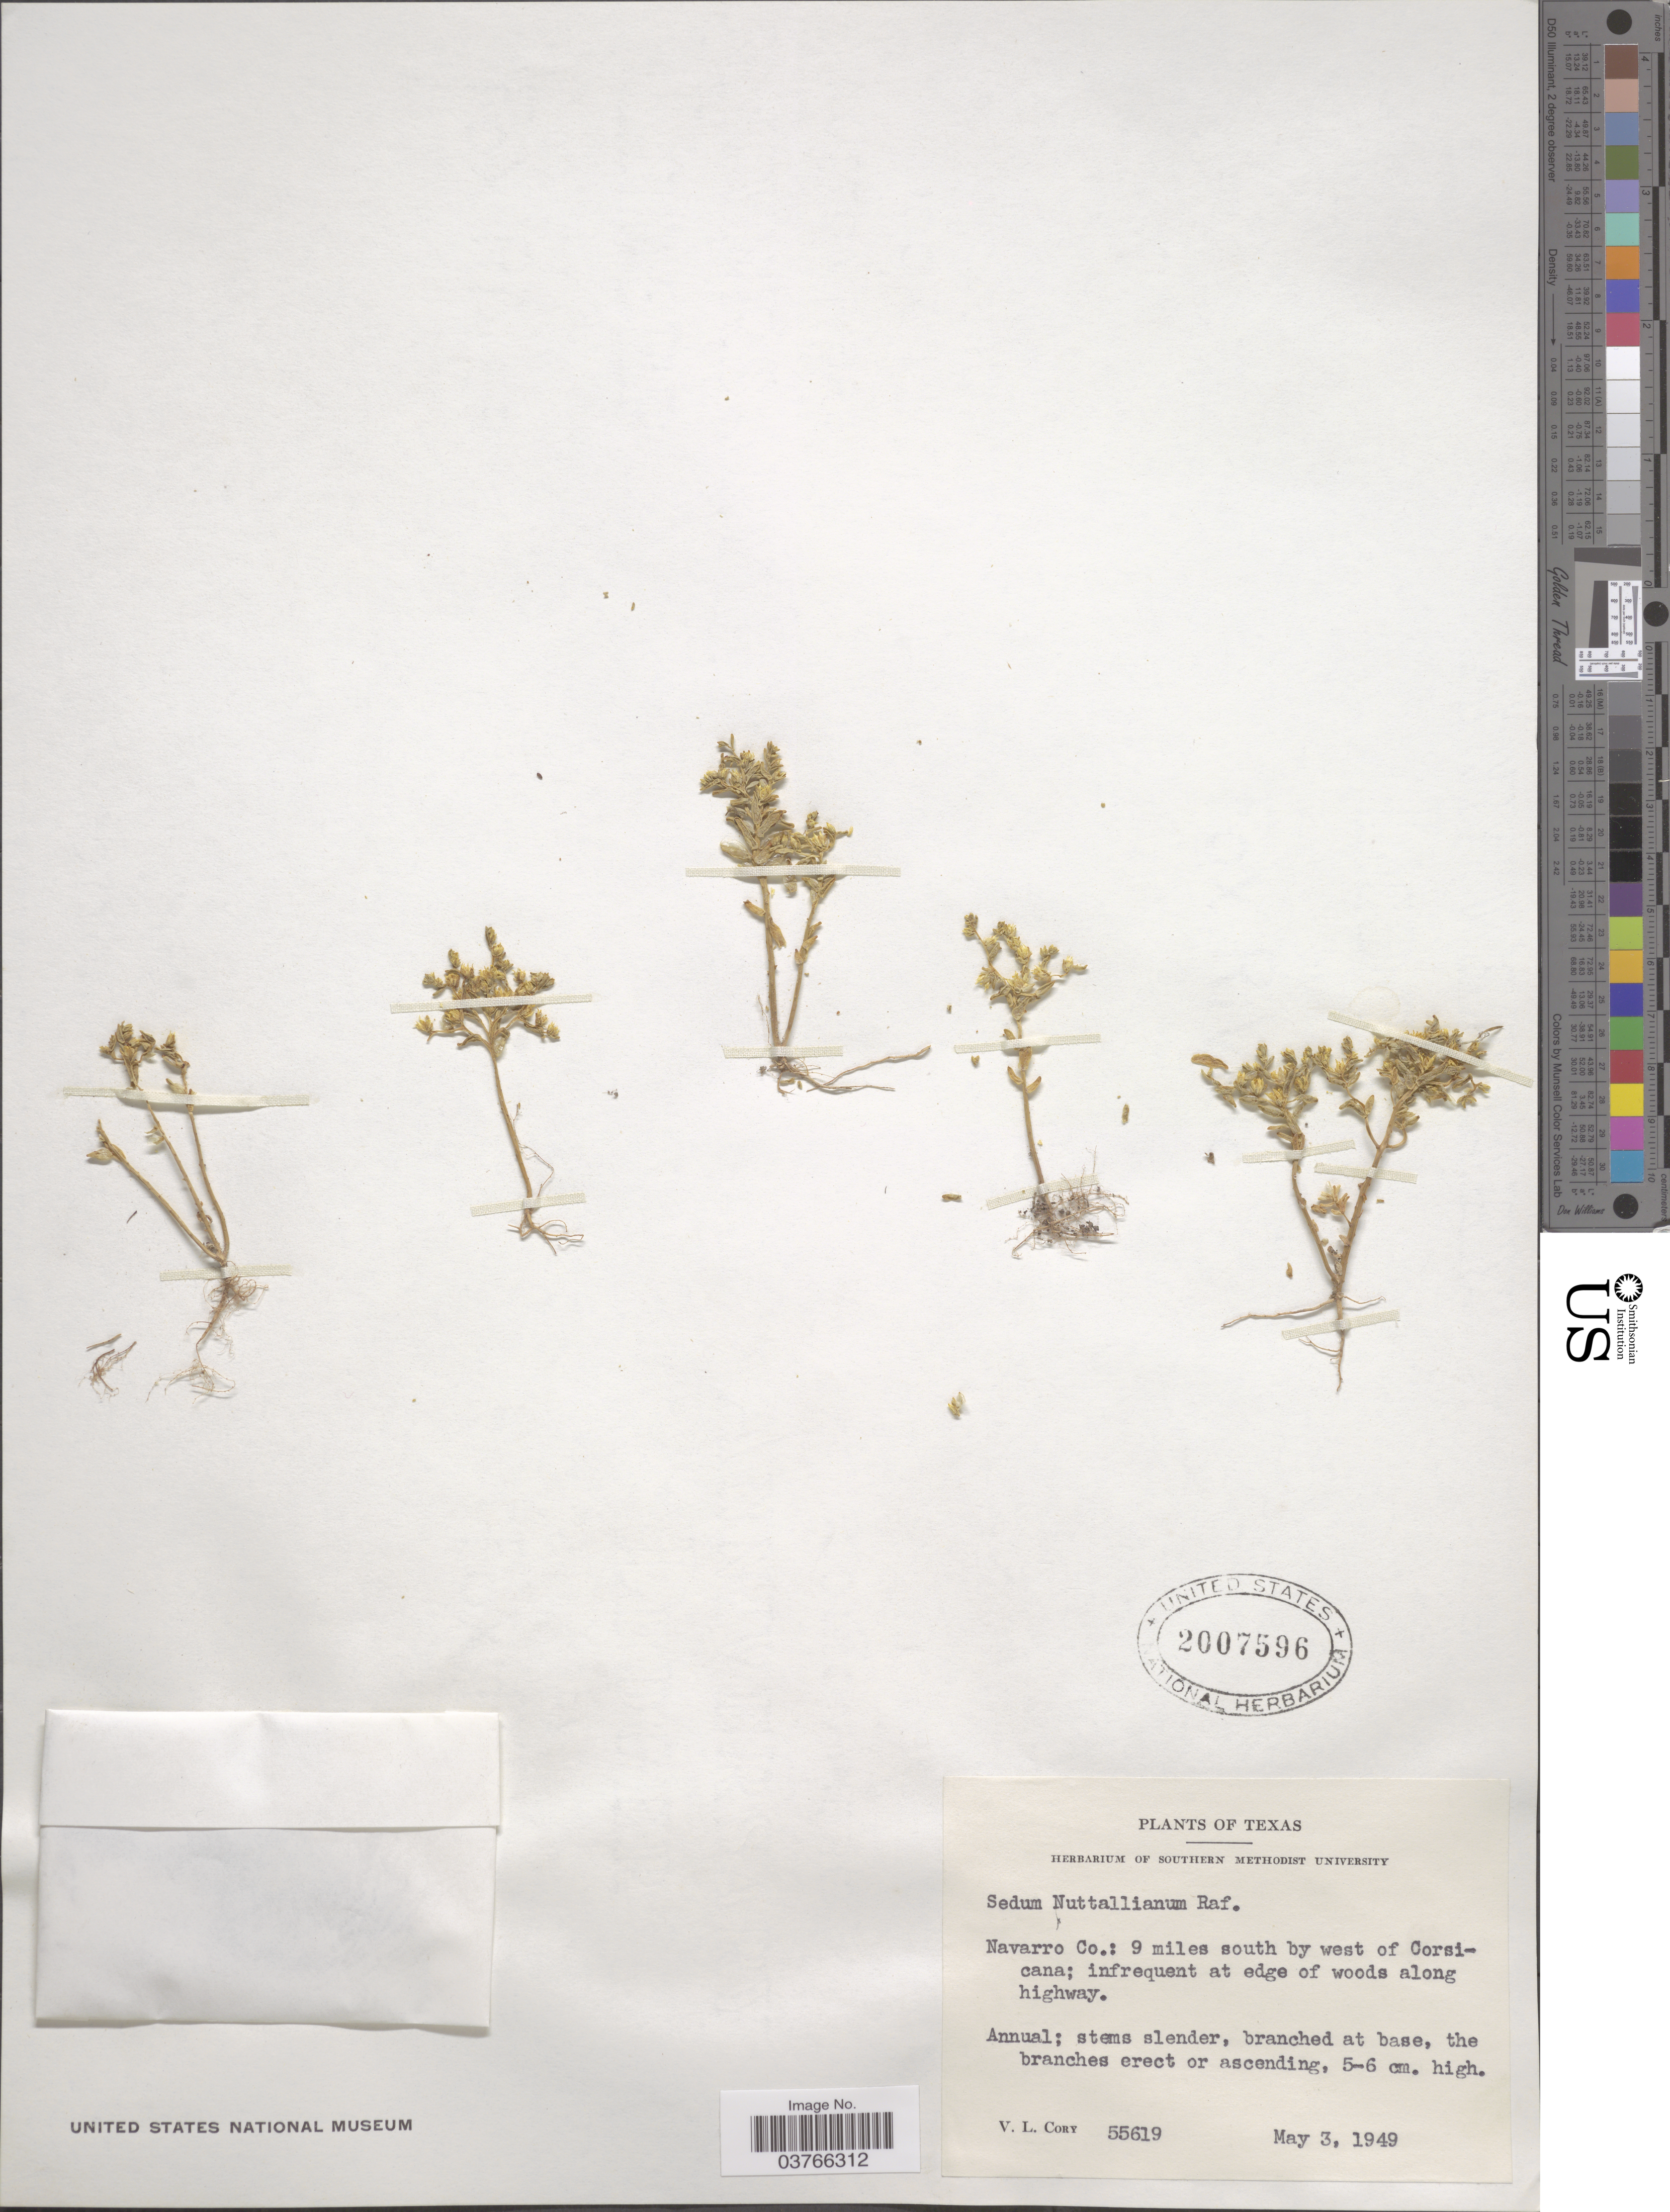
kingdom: Plantae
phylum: Tracheophyta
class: Magnoliopsida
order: Saxifragales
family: Crassulaceae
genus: Sedum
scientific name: Sedum nuttallianum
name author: Raf.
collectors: V. Cory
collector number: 55619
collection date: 1949-05-03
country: United States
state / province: Texas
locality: Navarro Co.: 9 miles south by west of Corsicana; infrequent at edge of woods along highway.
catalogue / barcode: US 2007596